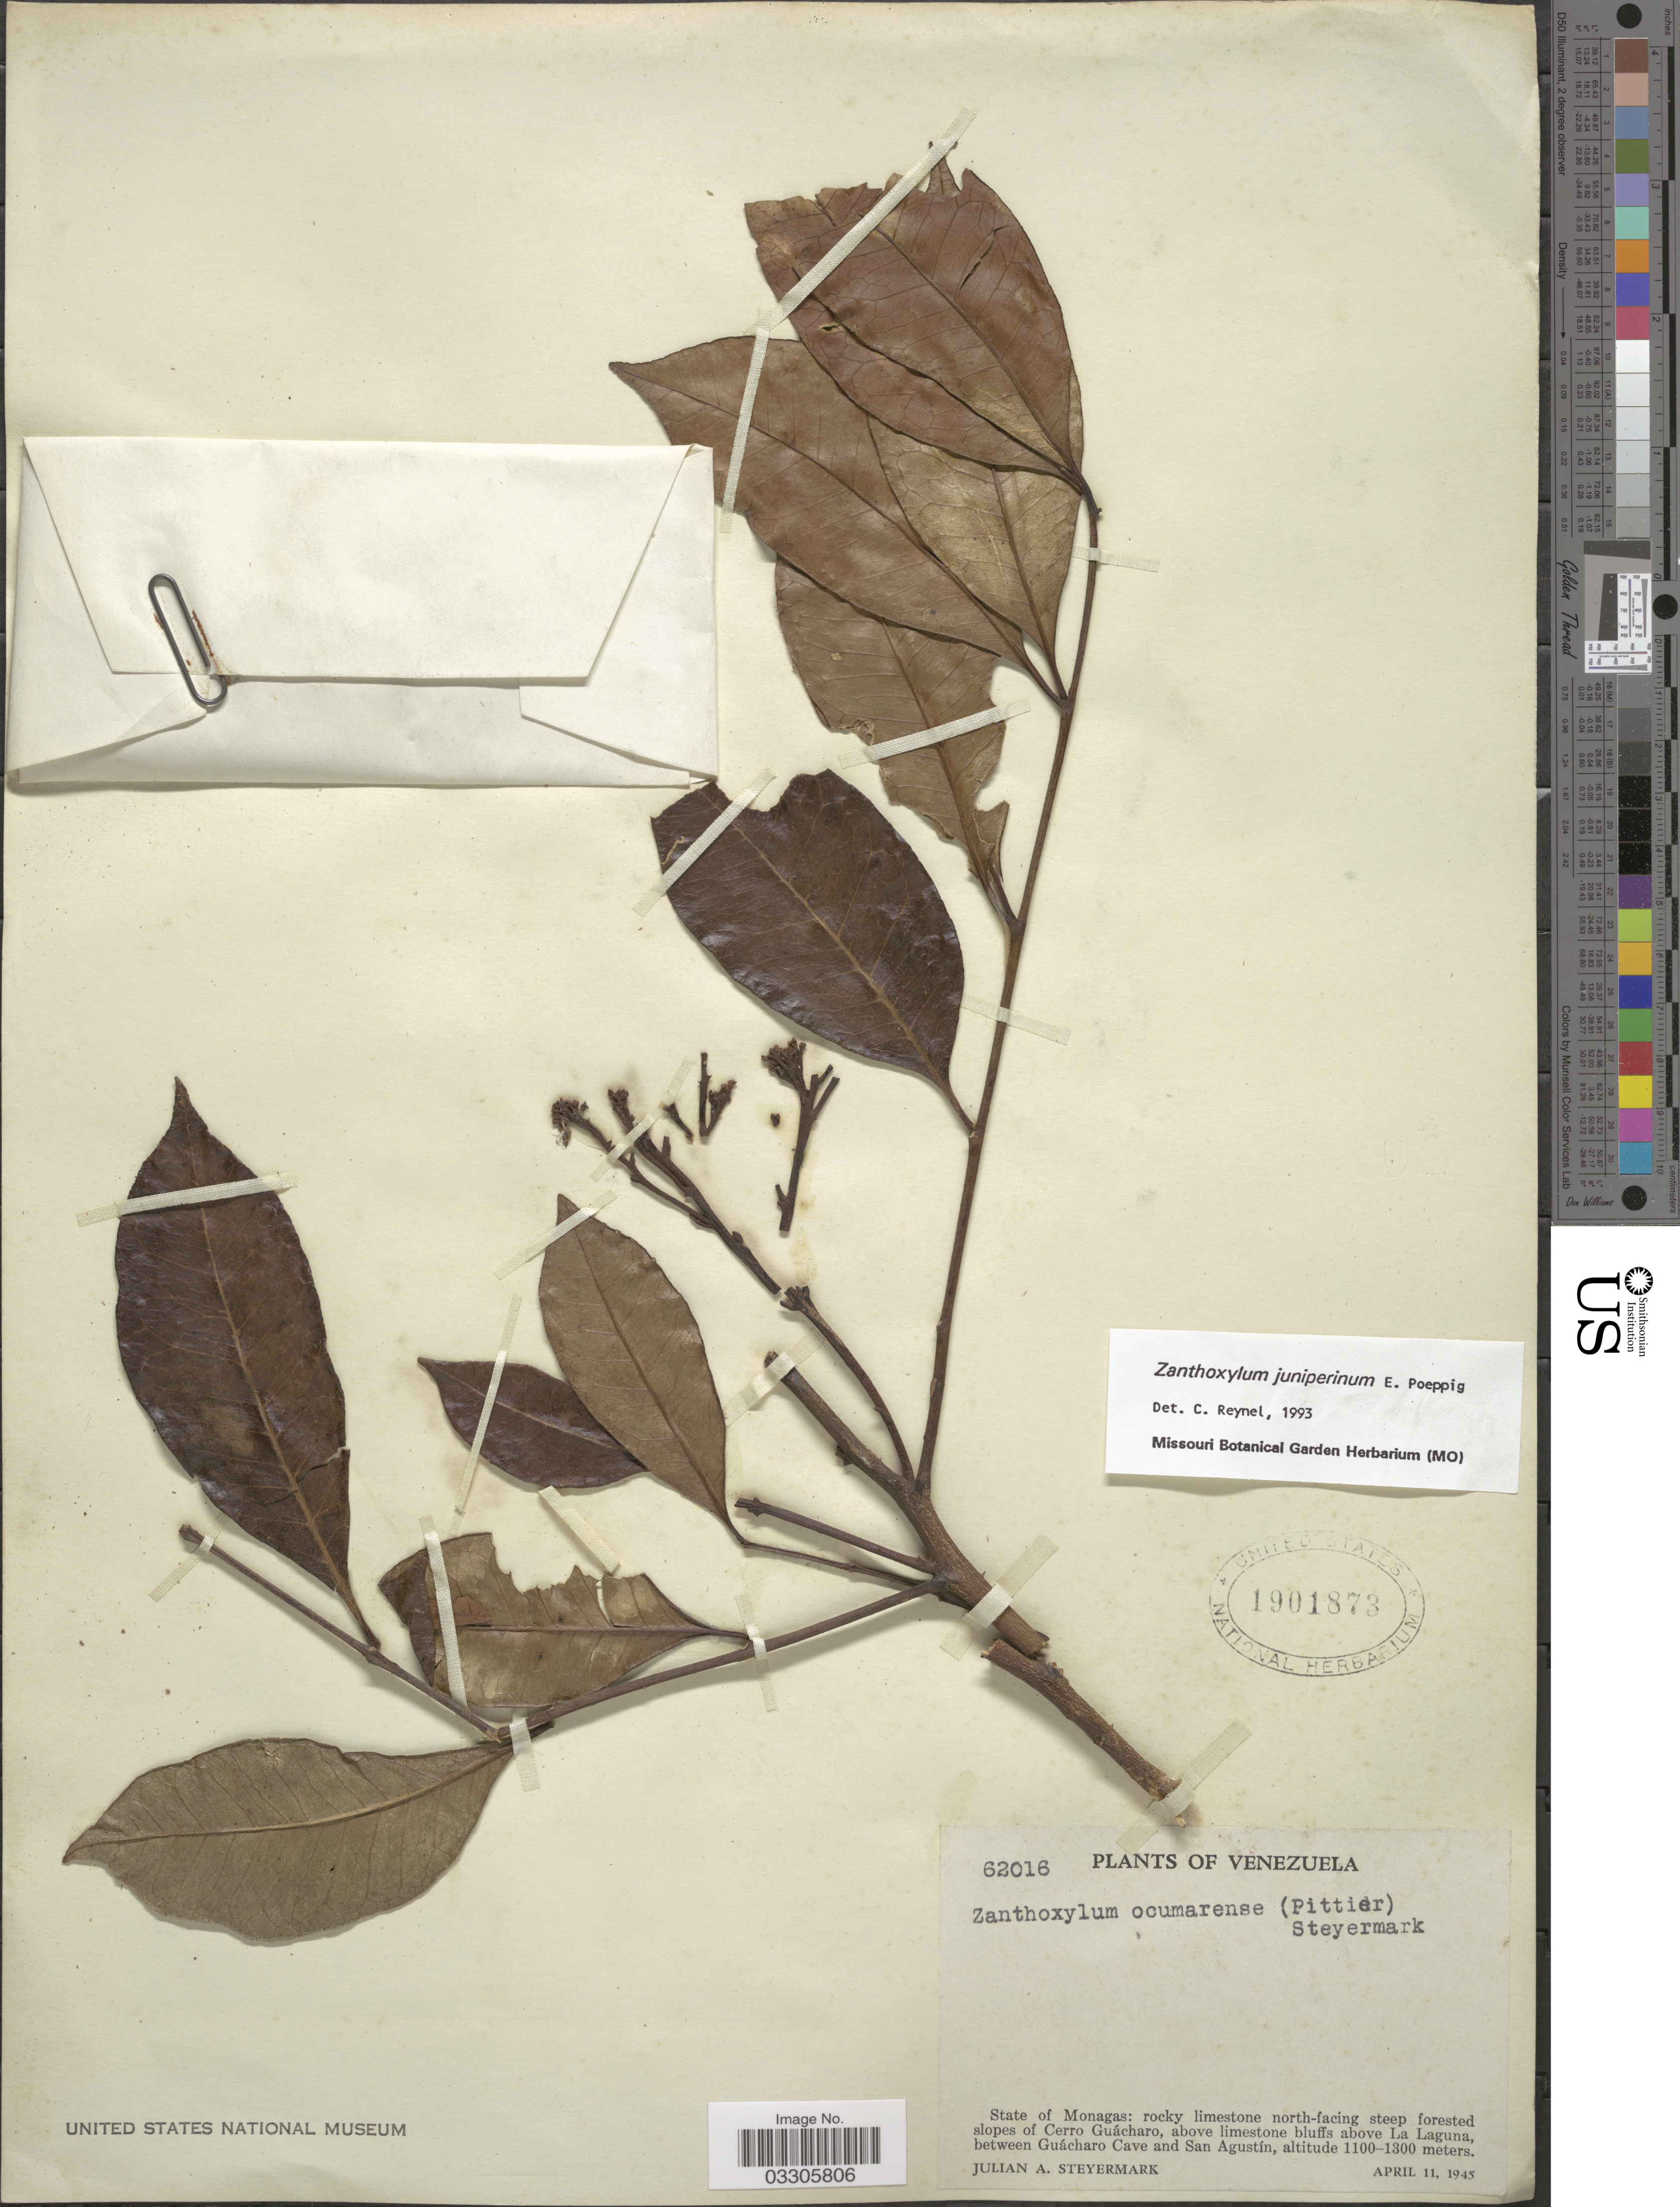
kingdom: Plantae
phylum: Tracheophyta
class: Magnoliopsida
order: Sapindales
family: Rutaceae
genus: Zanthoxylum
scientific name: Zanthoxylum ocumarense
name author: (Pittier) Steyerm.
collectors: J. Steyermark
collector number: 62016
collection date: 1945-04-11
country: Venezuela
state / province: Monagas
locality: Rocky limestone north-facing steep forested slopes of Cerro Guácharo, above limestone bluffs above La Laguna, between Guácharo Cave and San Agustín.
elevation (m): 1100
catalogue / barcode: US 1901873